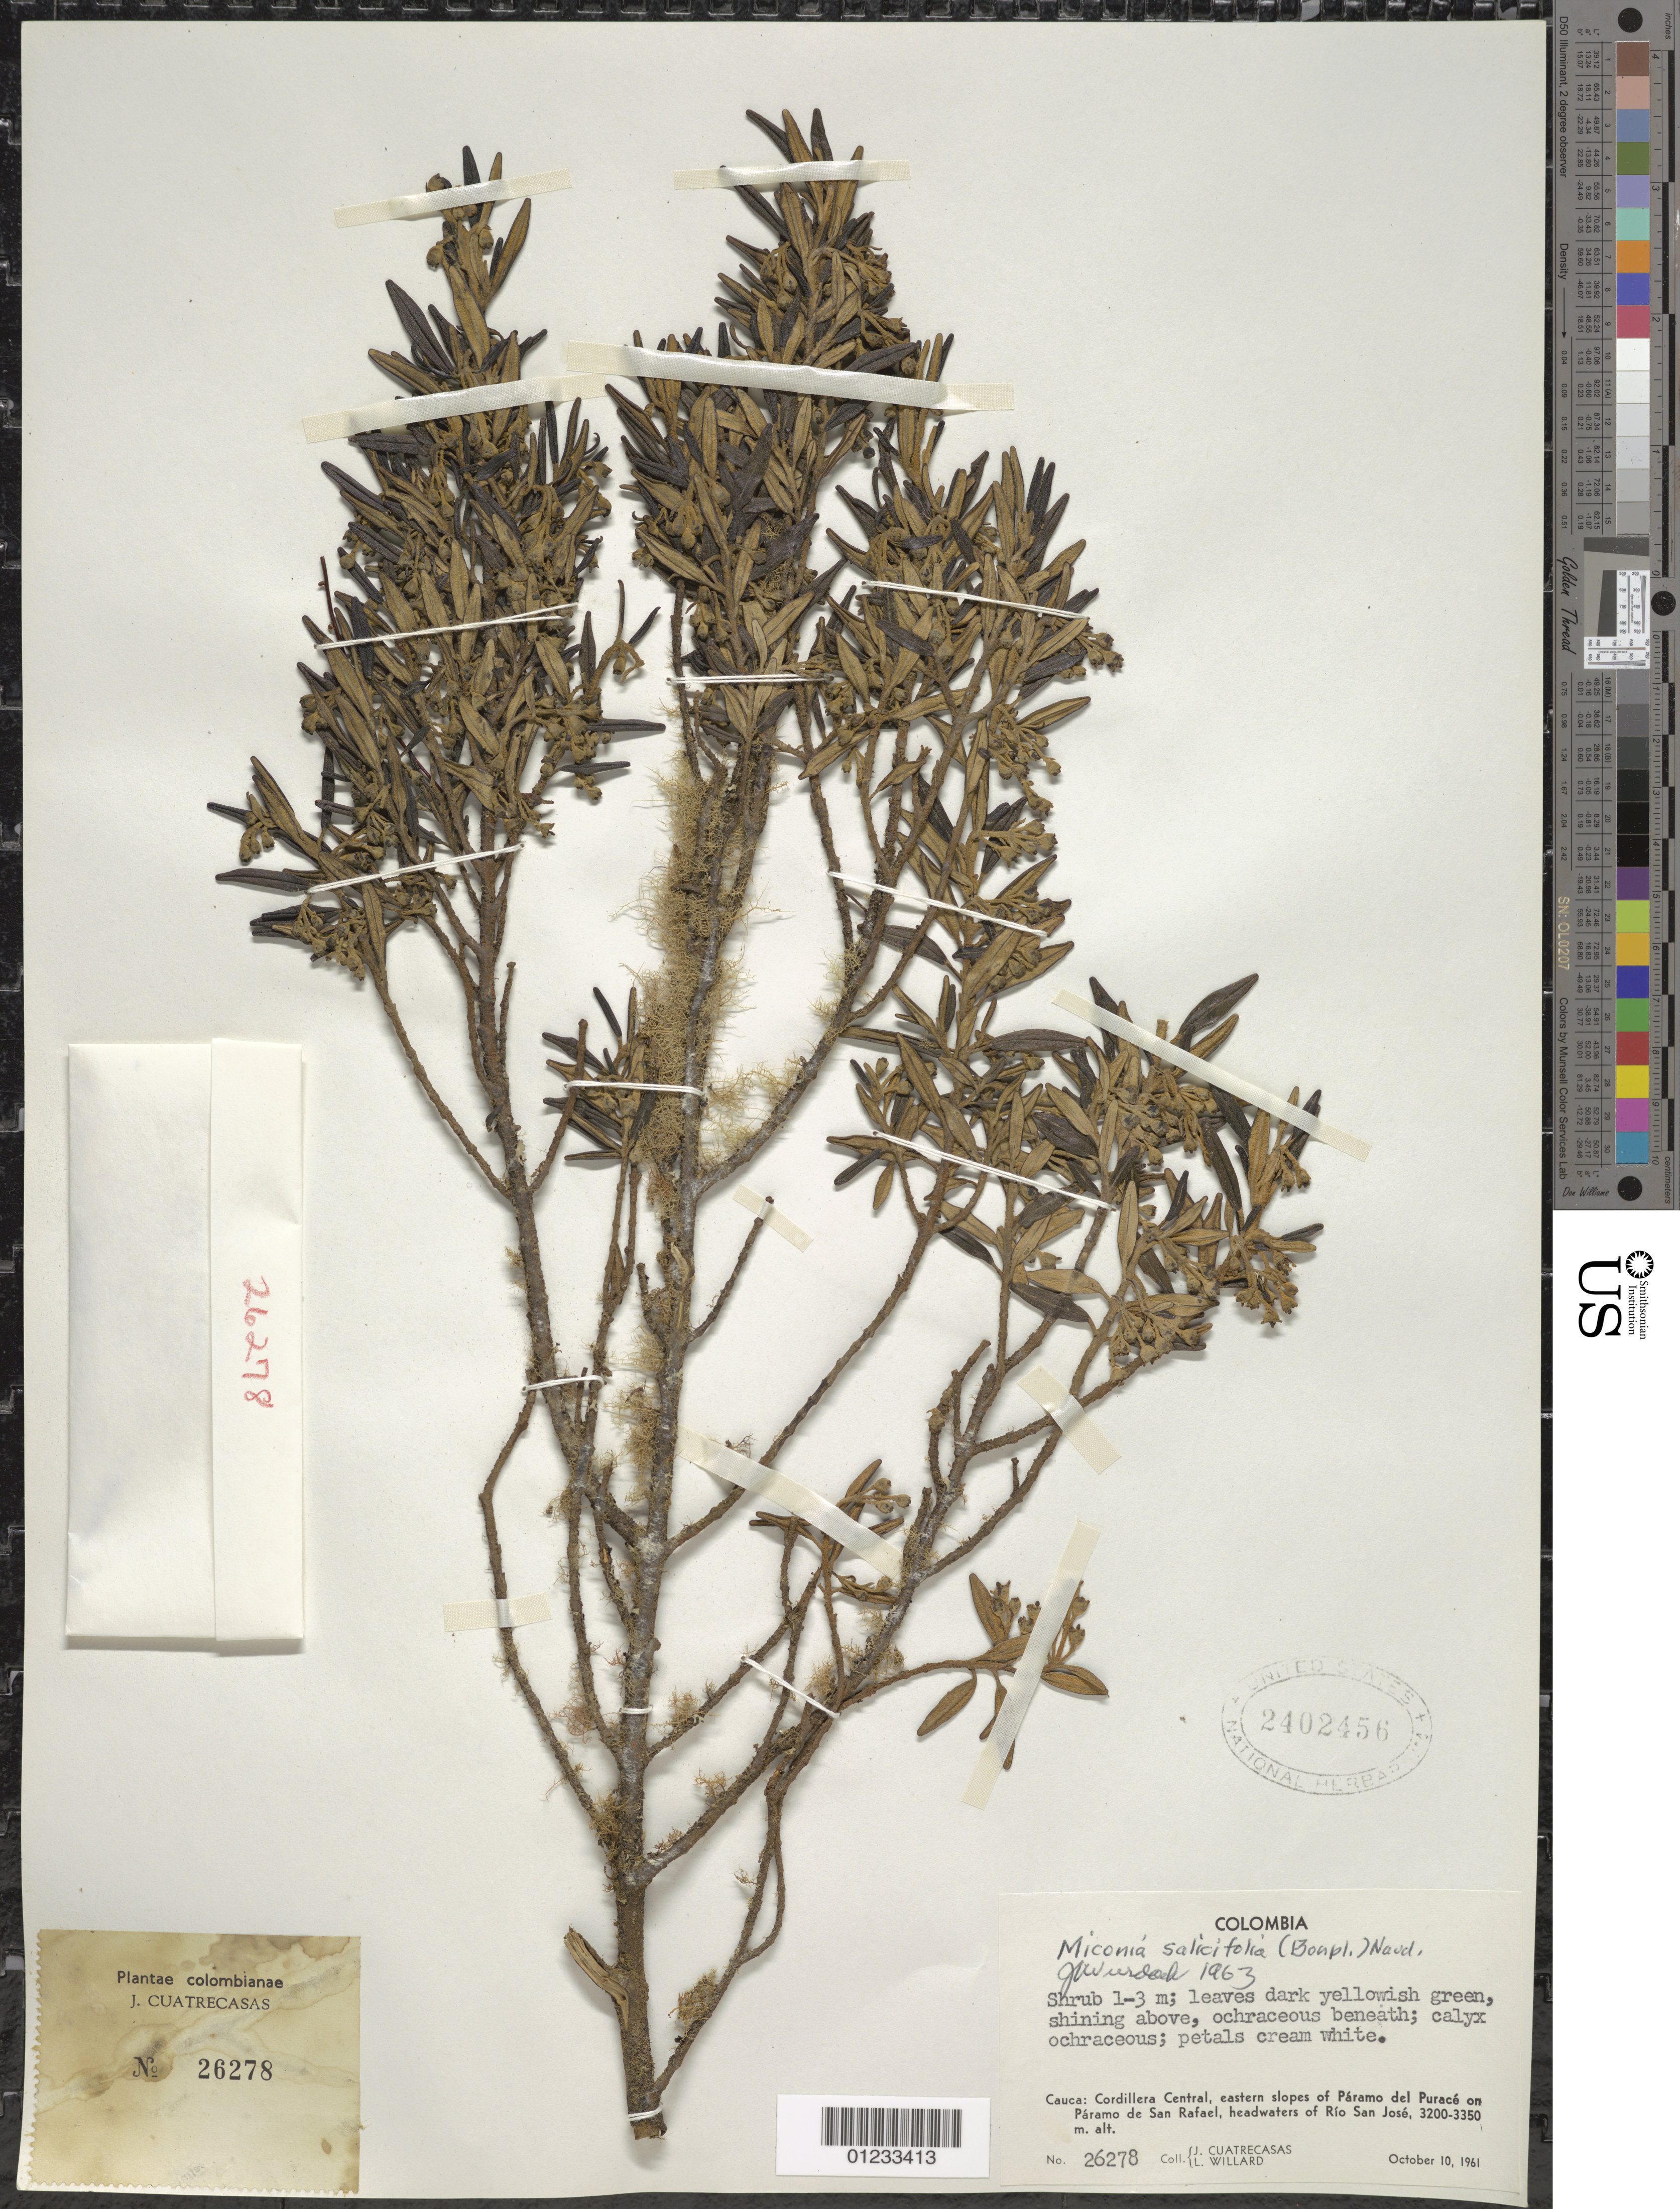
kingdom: Plantae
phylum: Tracheophyta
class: Magnoliopsida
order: Myrtales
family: Melastomataceae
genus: Miconia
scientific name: Miconia salicifolia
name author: (Bonpl.) Naudin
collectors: J. Cuatrecasas & J. Willard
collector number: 26278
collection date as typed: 10 Oct 1961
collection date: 1961-10-10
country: Colombia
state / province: Cauca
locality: Cordillera Central, eastern slopes of Páramo del Purace on Páramo de San Rafael, headwaters of Río San José.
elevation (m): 3200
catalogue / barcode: US 2402456